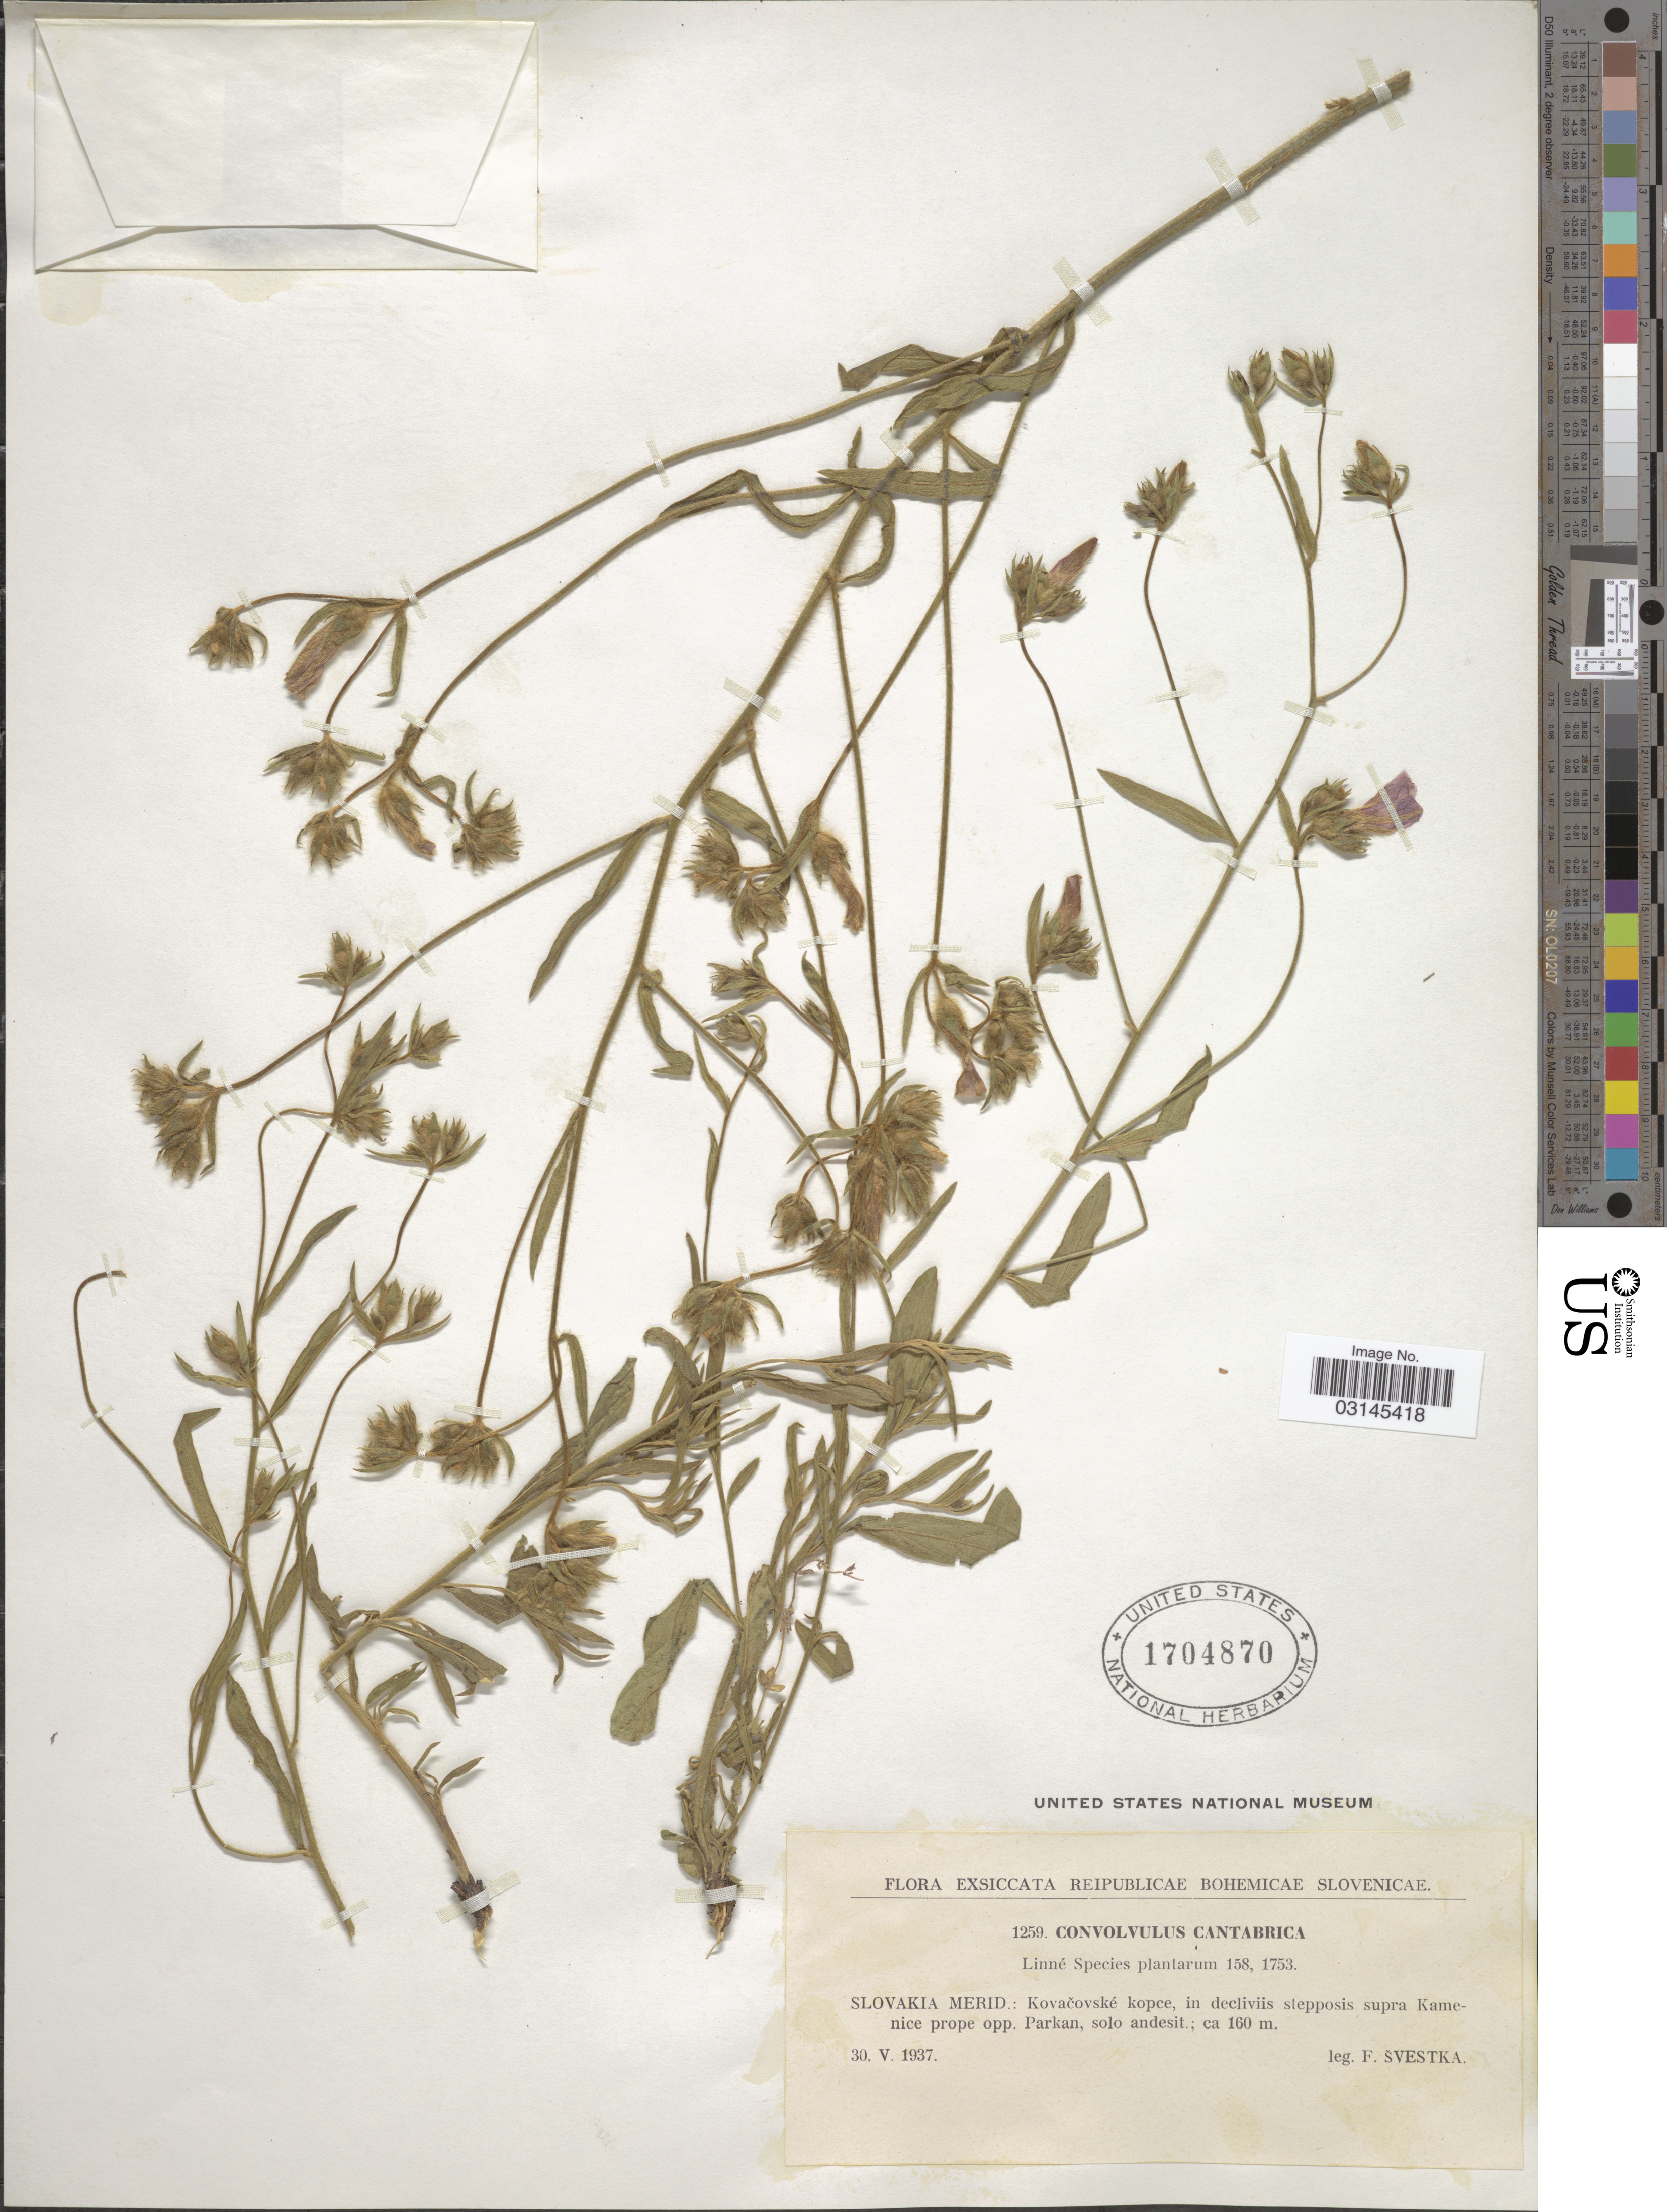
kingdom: Plantae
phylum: Tracheophyta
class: Magnoliopsida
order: Solanales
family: Convolvulaceae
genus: Convolvulus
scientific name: Convolvulus cantabrica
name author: L.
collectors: F. Svestka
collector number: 1259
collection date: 1937-05-30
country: Slovakia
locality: Reipublicae Bohemicae Slovenicae. Slovakia Merid.: Kovačovské kopce, in decliviis stepposis supra Kamenice prope opp. Parkan.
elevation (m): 160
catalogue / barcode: US 1704870